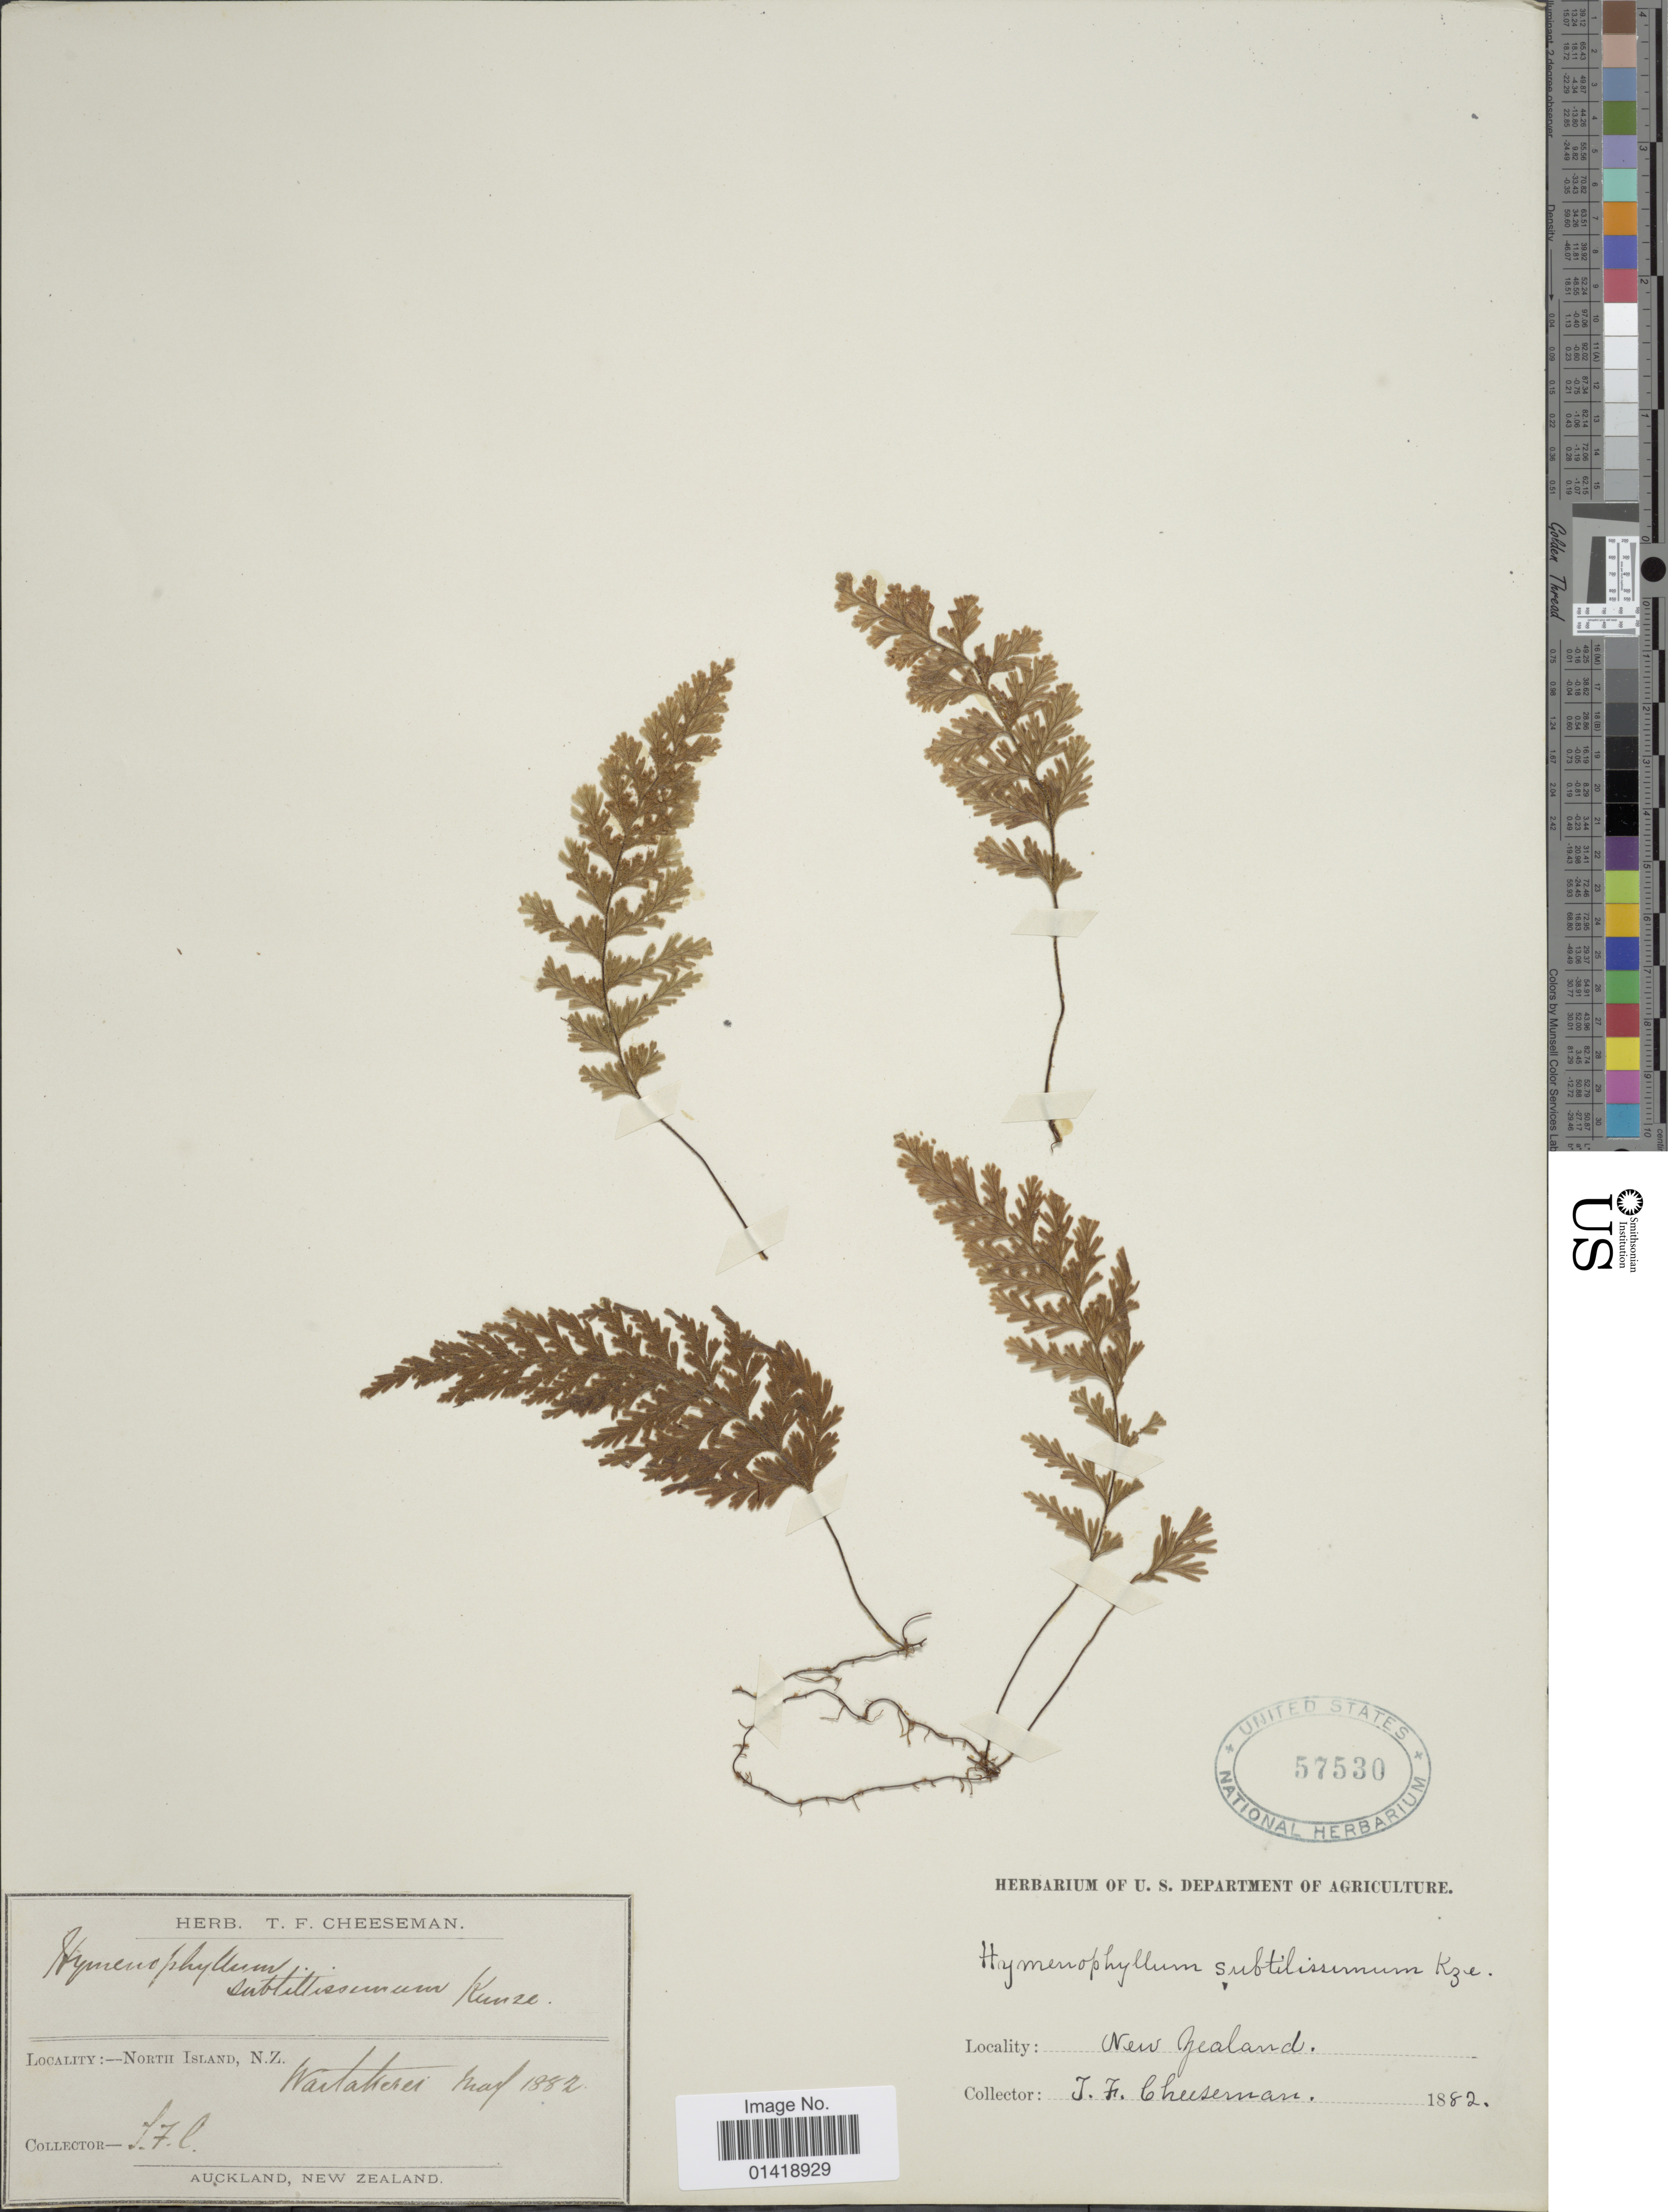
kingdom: Plantae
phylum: Tracheophyta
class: Polypodiopsida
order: Hymenophyllales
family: Hymenophyllaceae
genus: Hymenophyllum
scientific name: Hymenophyllum ferrugineum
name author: Colla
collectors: T. F. Cheeseman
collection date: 1882-03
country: New Zealand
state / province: Auckland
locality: North Island. Waitakerei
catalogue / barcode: US 57530